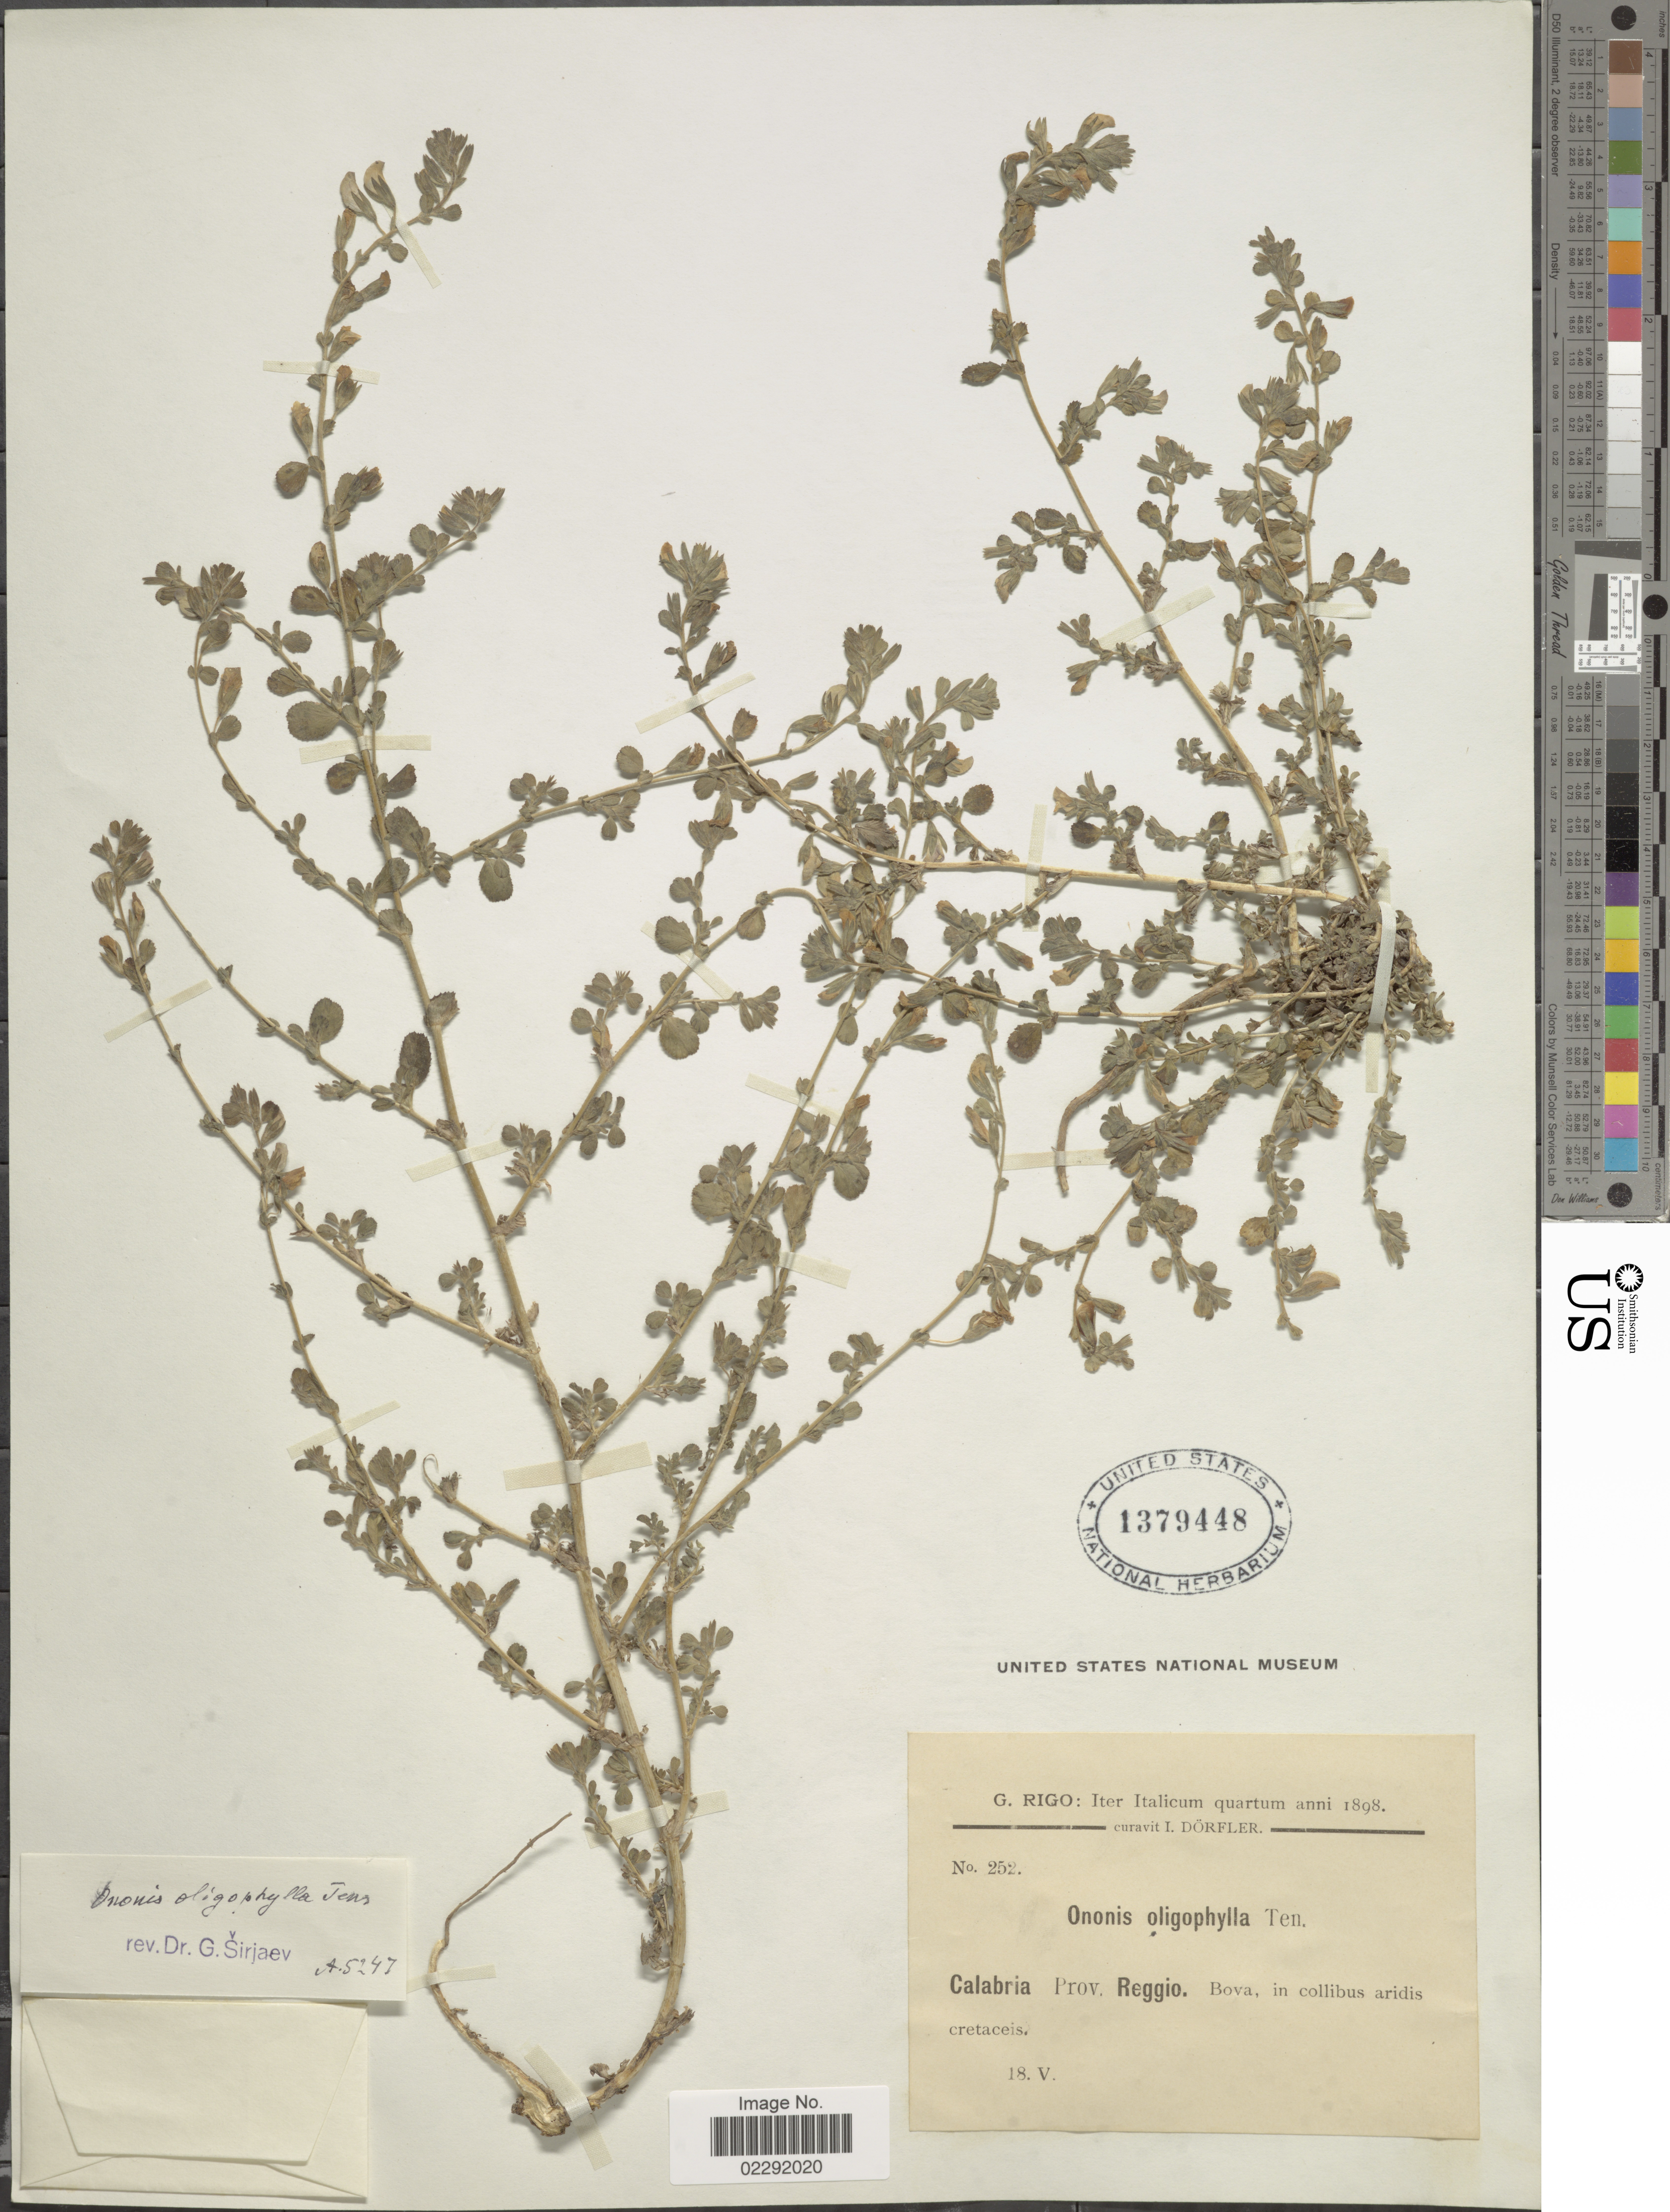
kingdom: Plantae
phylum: Tracheophyta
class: Magnoliopsida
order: Fabales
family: Fabaceae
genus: Ononis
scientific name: Ononis oligophylla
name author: Ten.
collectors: G. Rigo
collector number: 252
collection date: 1898-05-18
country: Italy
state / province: Calabria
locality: Prov. Reggio. Bova, in collibus aridis cretaceis.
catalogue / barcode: US 1379448